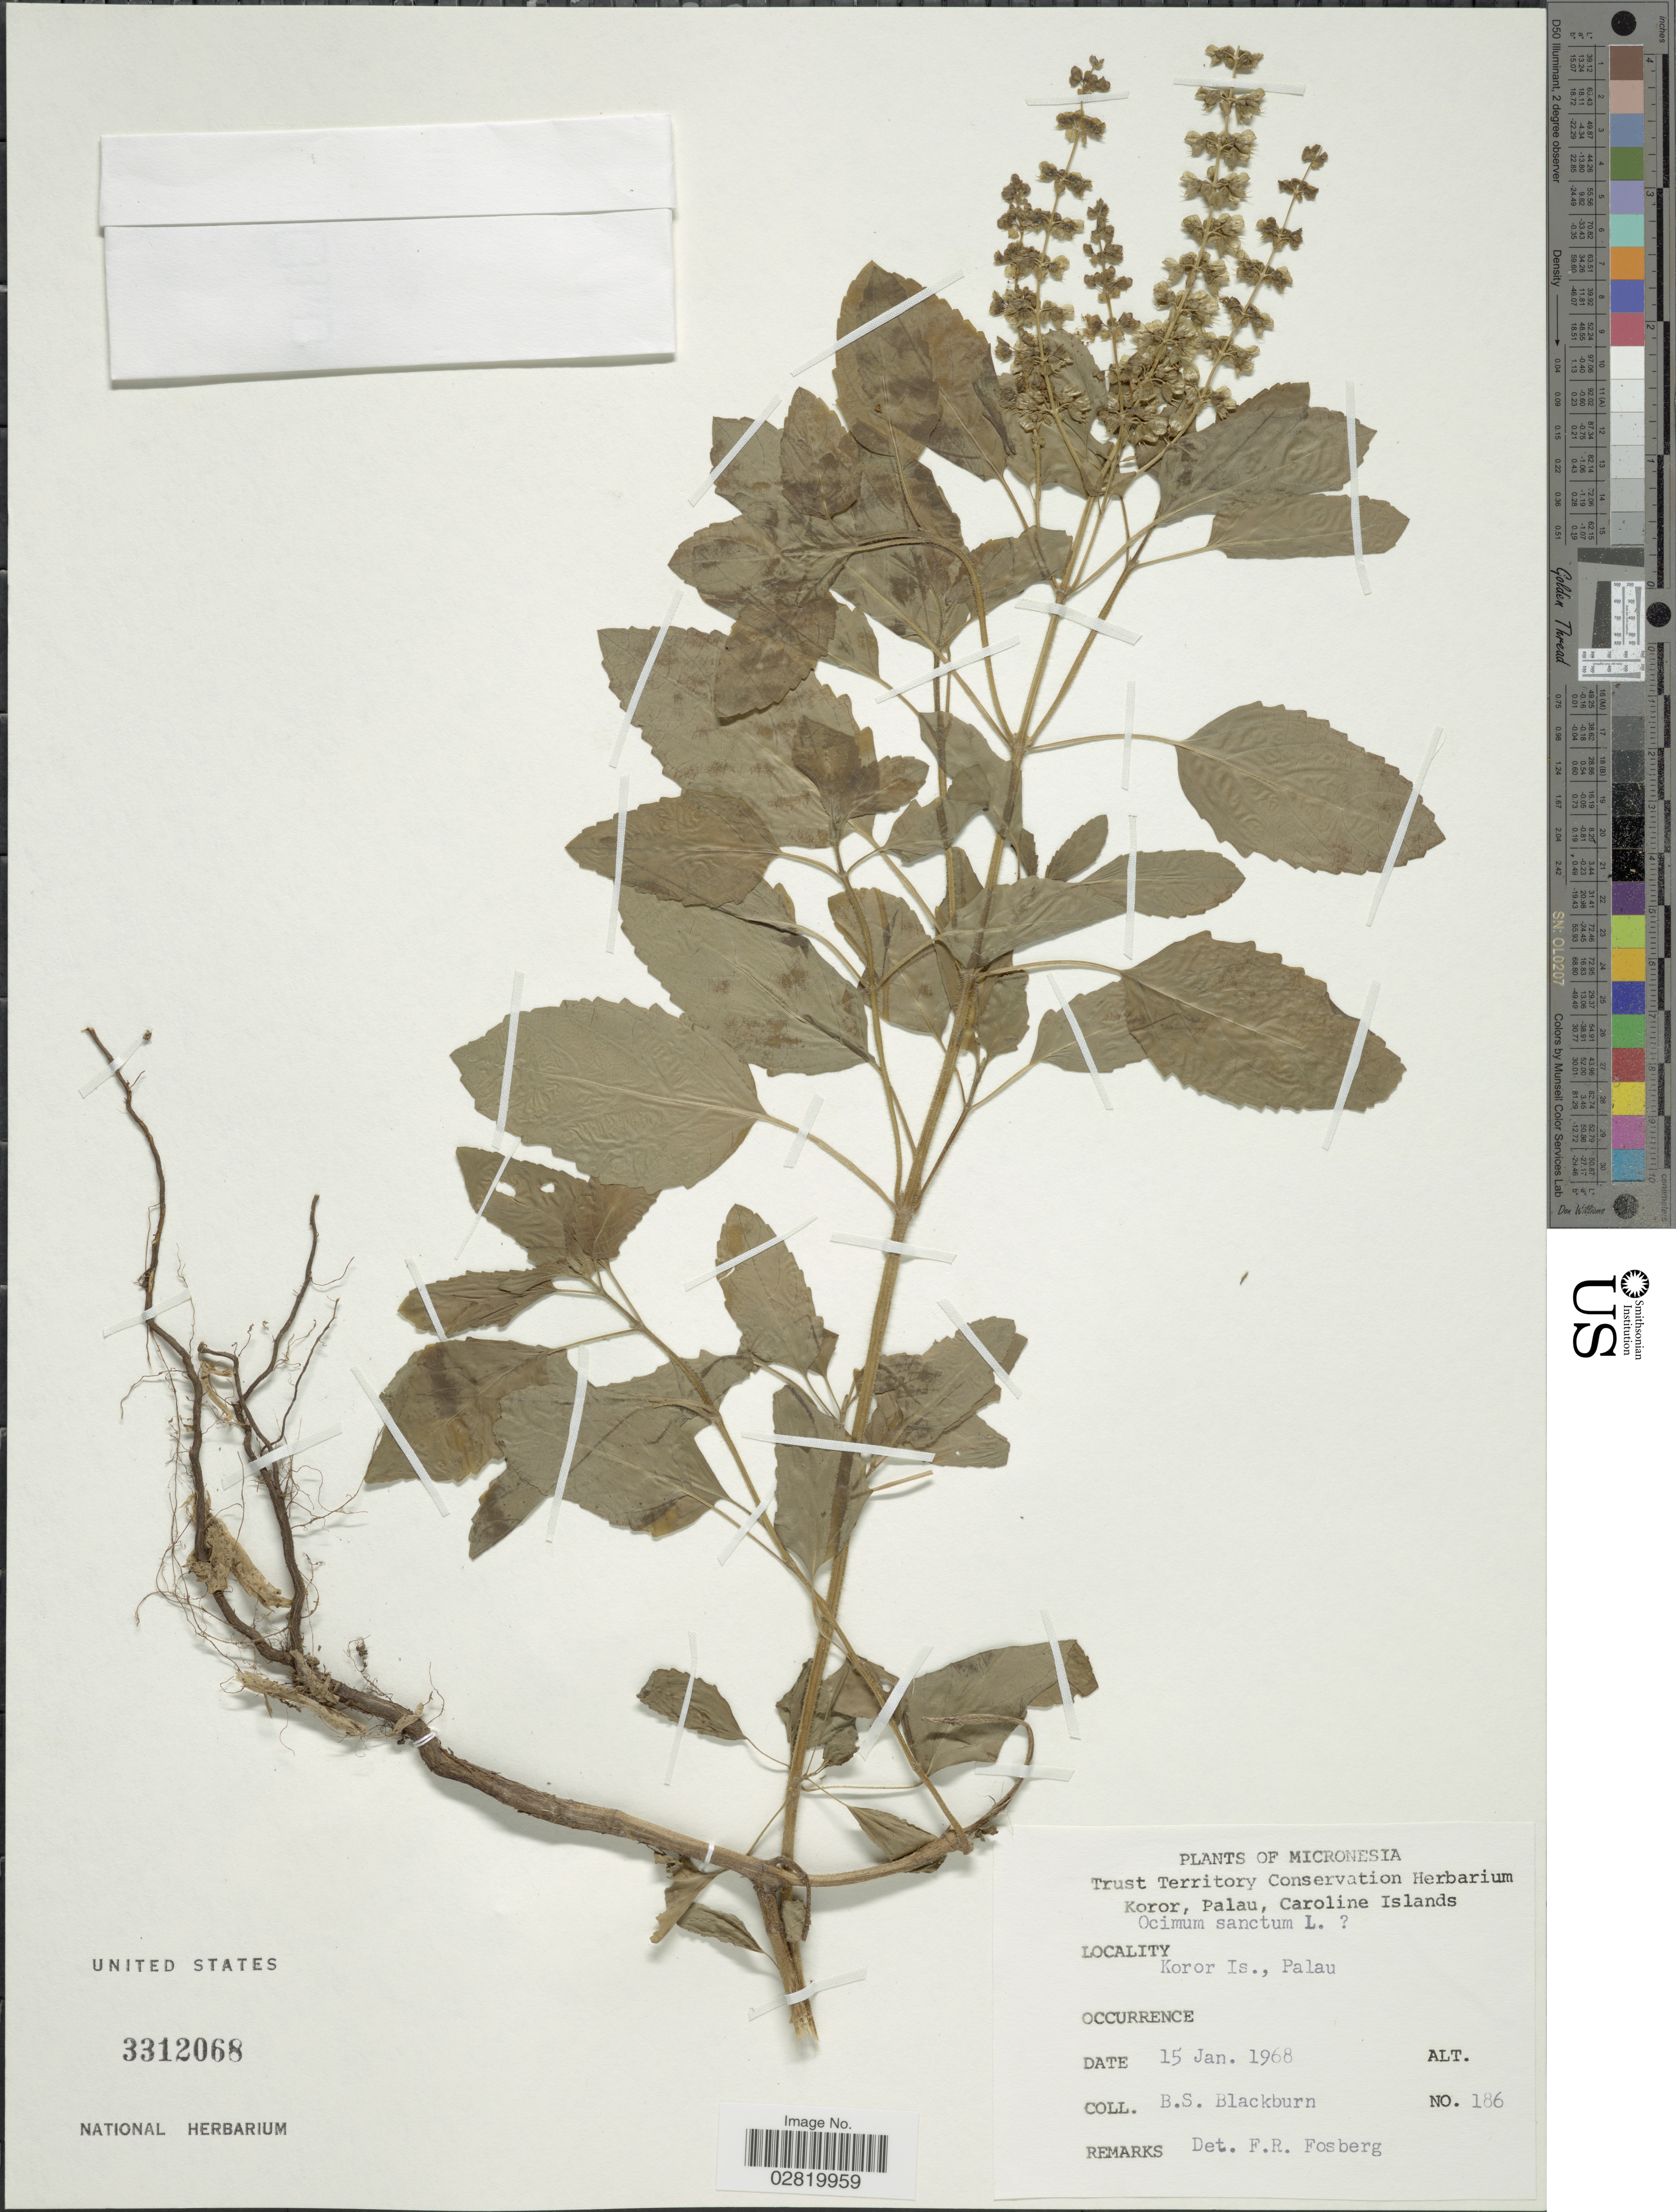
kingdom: Plantae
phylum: Tracheophyta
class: Magnoliopsida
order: Lamiales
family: Lamiaceae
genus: Ocimum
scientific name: Ocimum tenuiflorum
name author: L.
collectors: B. S. Blackburn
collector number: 186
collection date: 1968-01-15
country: Palau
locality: Micronesia, Koro Is., Palau. Koror, Palau, Caroline Islands.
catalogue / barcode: US 3312068